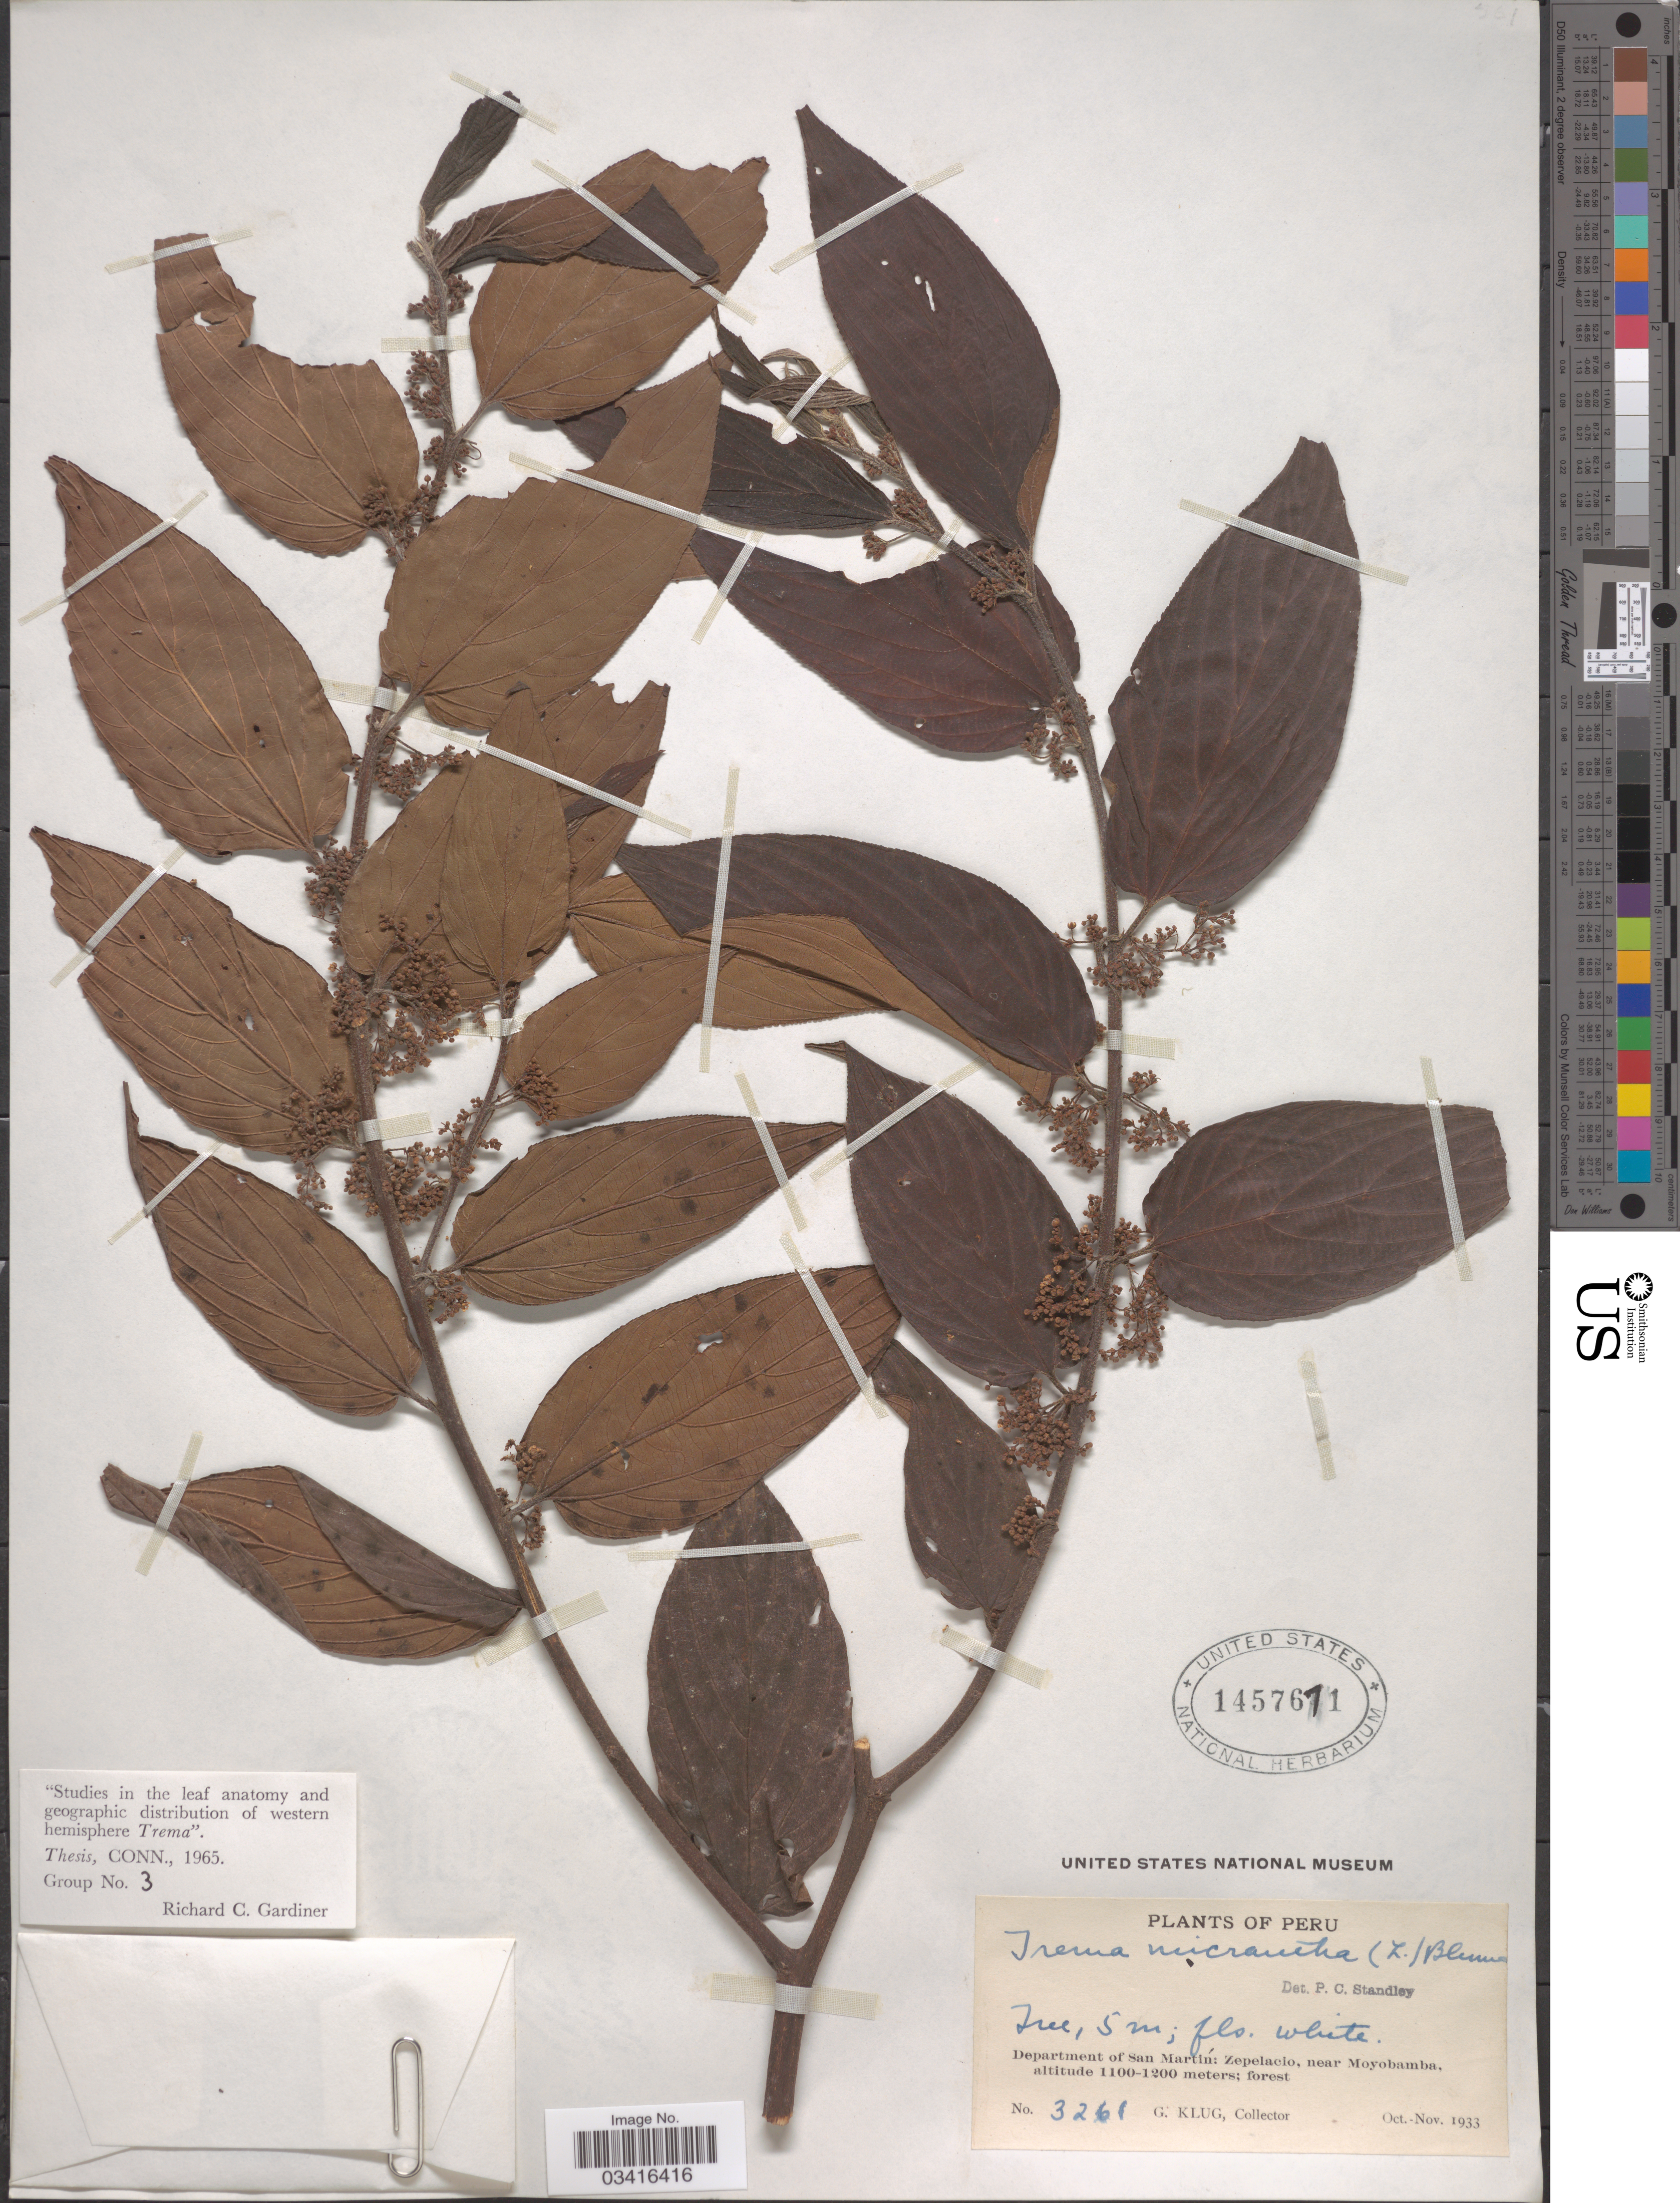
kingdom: Plantae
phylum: Tracheophyta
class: Magnoliopsida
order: Rosales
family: Cannabaceae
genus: Trema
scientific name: Trema micranthum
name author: (L.) Blume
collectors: G. Klug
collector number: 3261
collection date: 1933-10/1933-11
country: Peru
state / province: San Martín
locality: Department of San Martín: Zepelacio, near Moyobamba.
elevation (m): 1100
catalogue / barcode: US 1457671